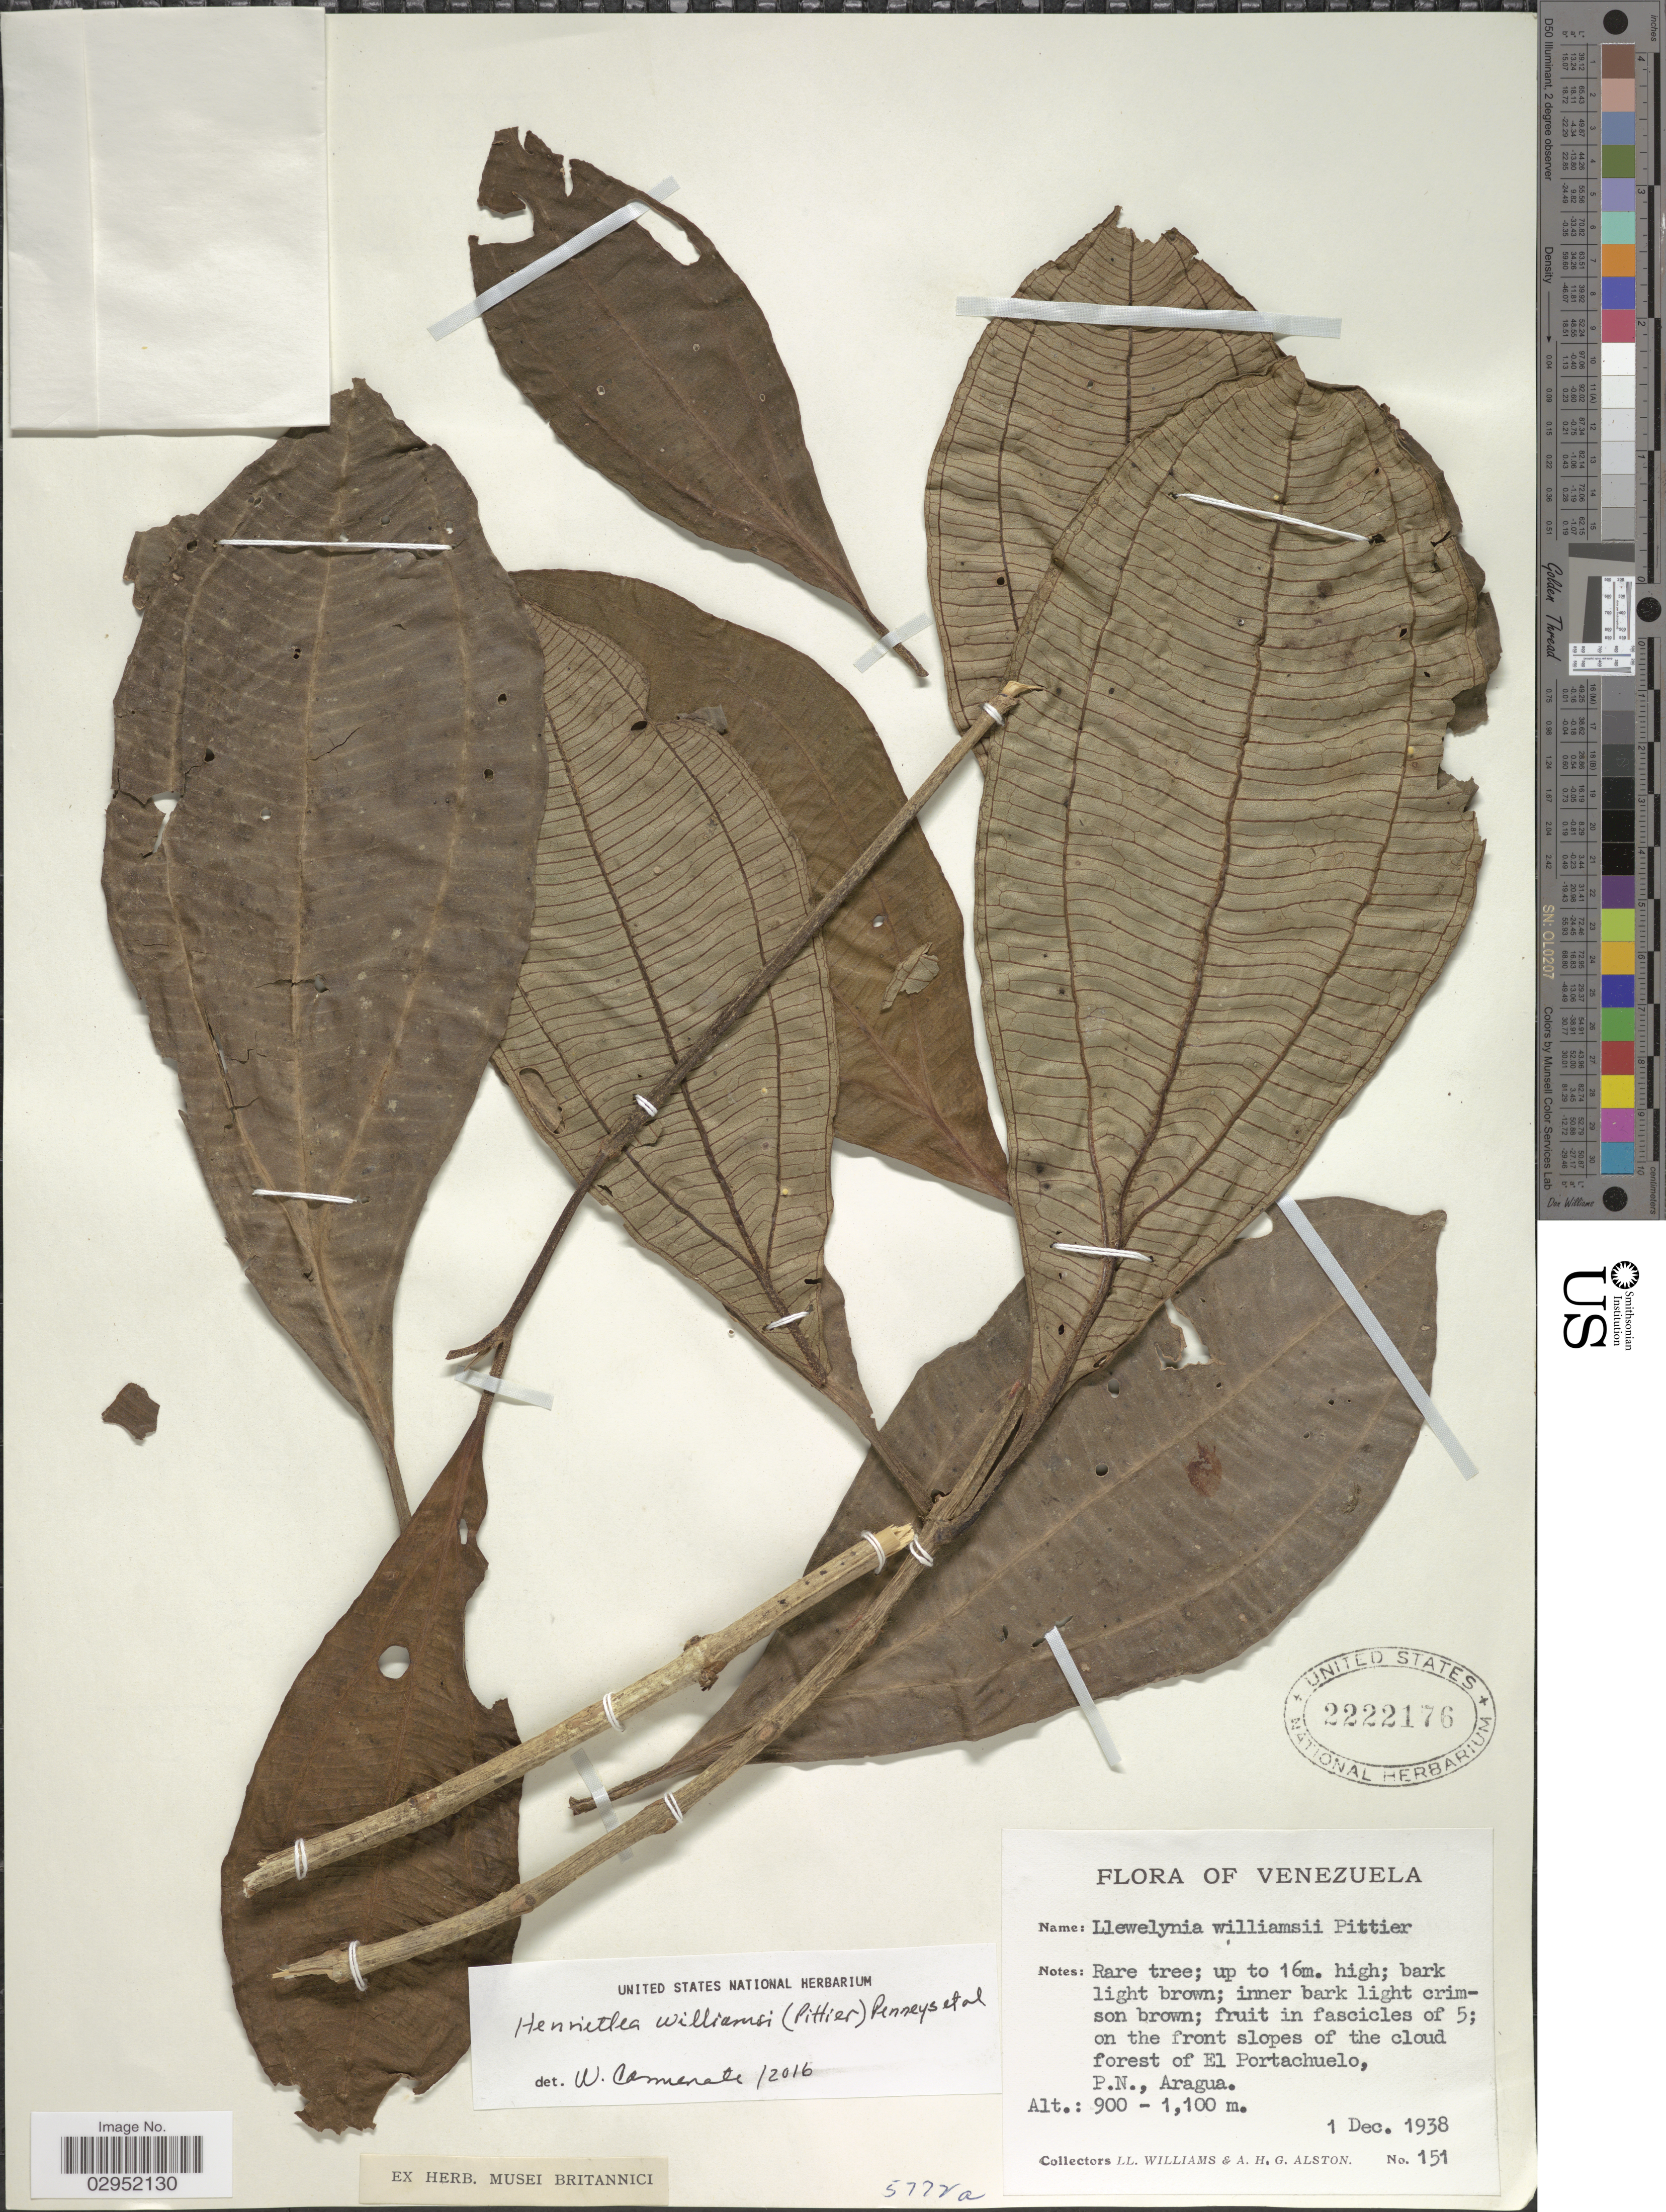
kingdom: Plantae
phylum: Tracheophyta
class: Magnoliopsida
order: Myrtales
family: Melastomataceae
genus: Henriettea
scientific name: Henriettea williamsii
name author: (Pittier) Penneys et al.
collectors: Ll. Williams & A. H. Alston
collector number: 151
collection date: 1938-12-01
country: Venezuela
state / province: Aragua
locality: Forest of El Portachuelo, P.N.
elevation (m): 900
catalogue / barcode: US 2222176